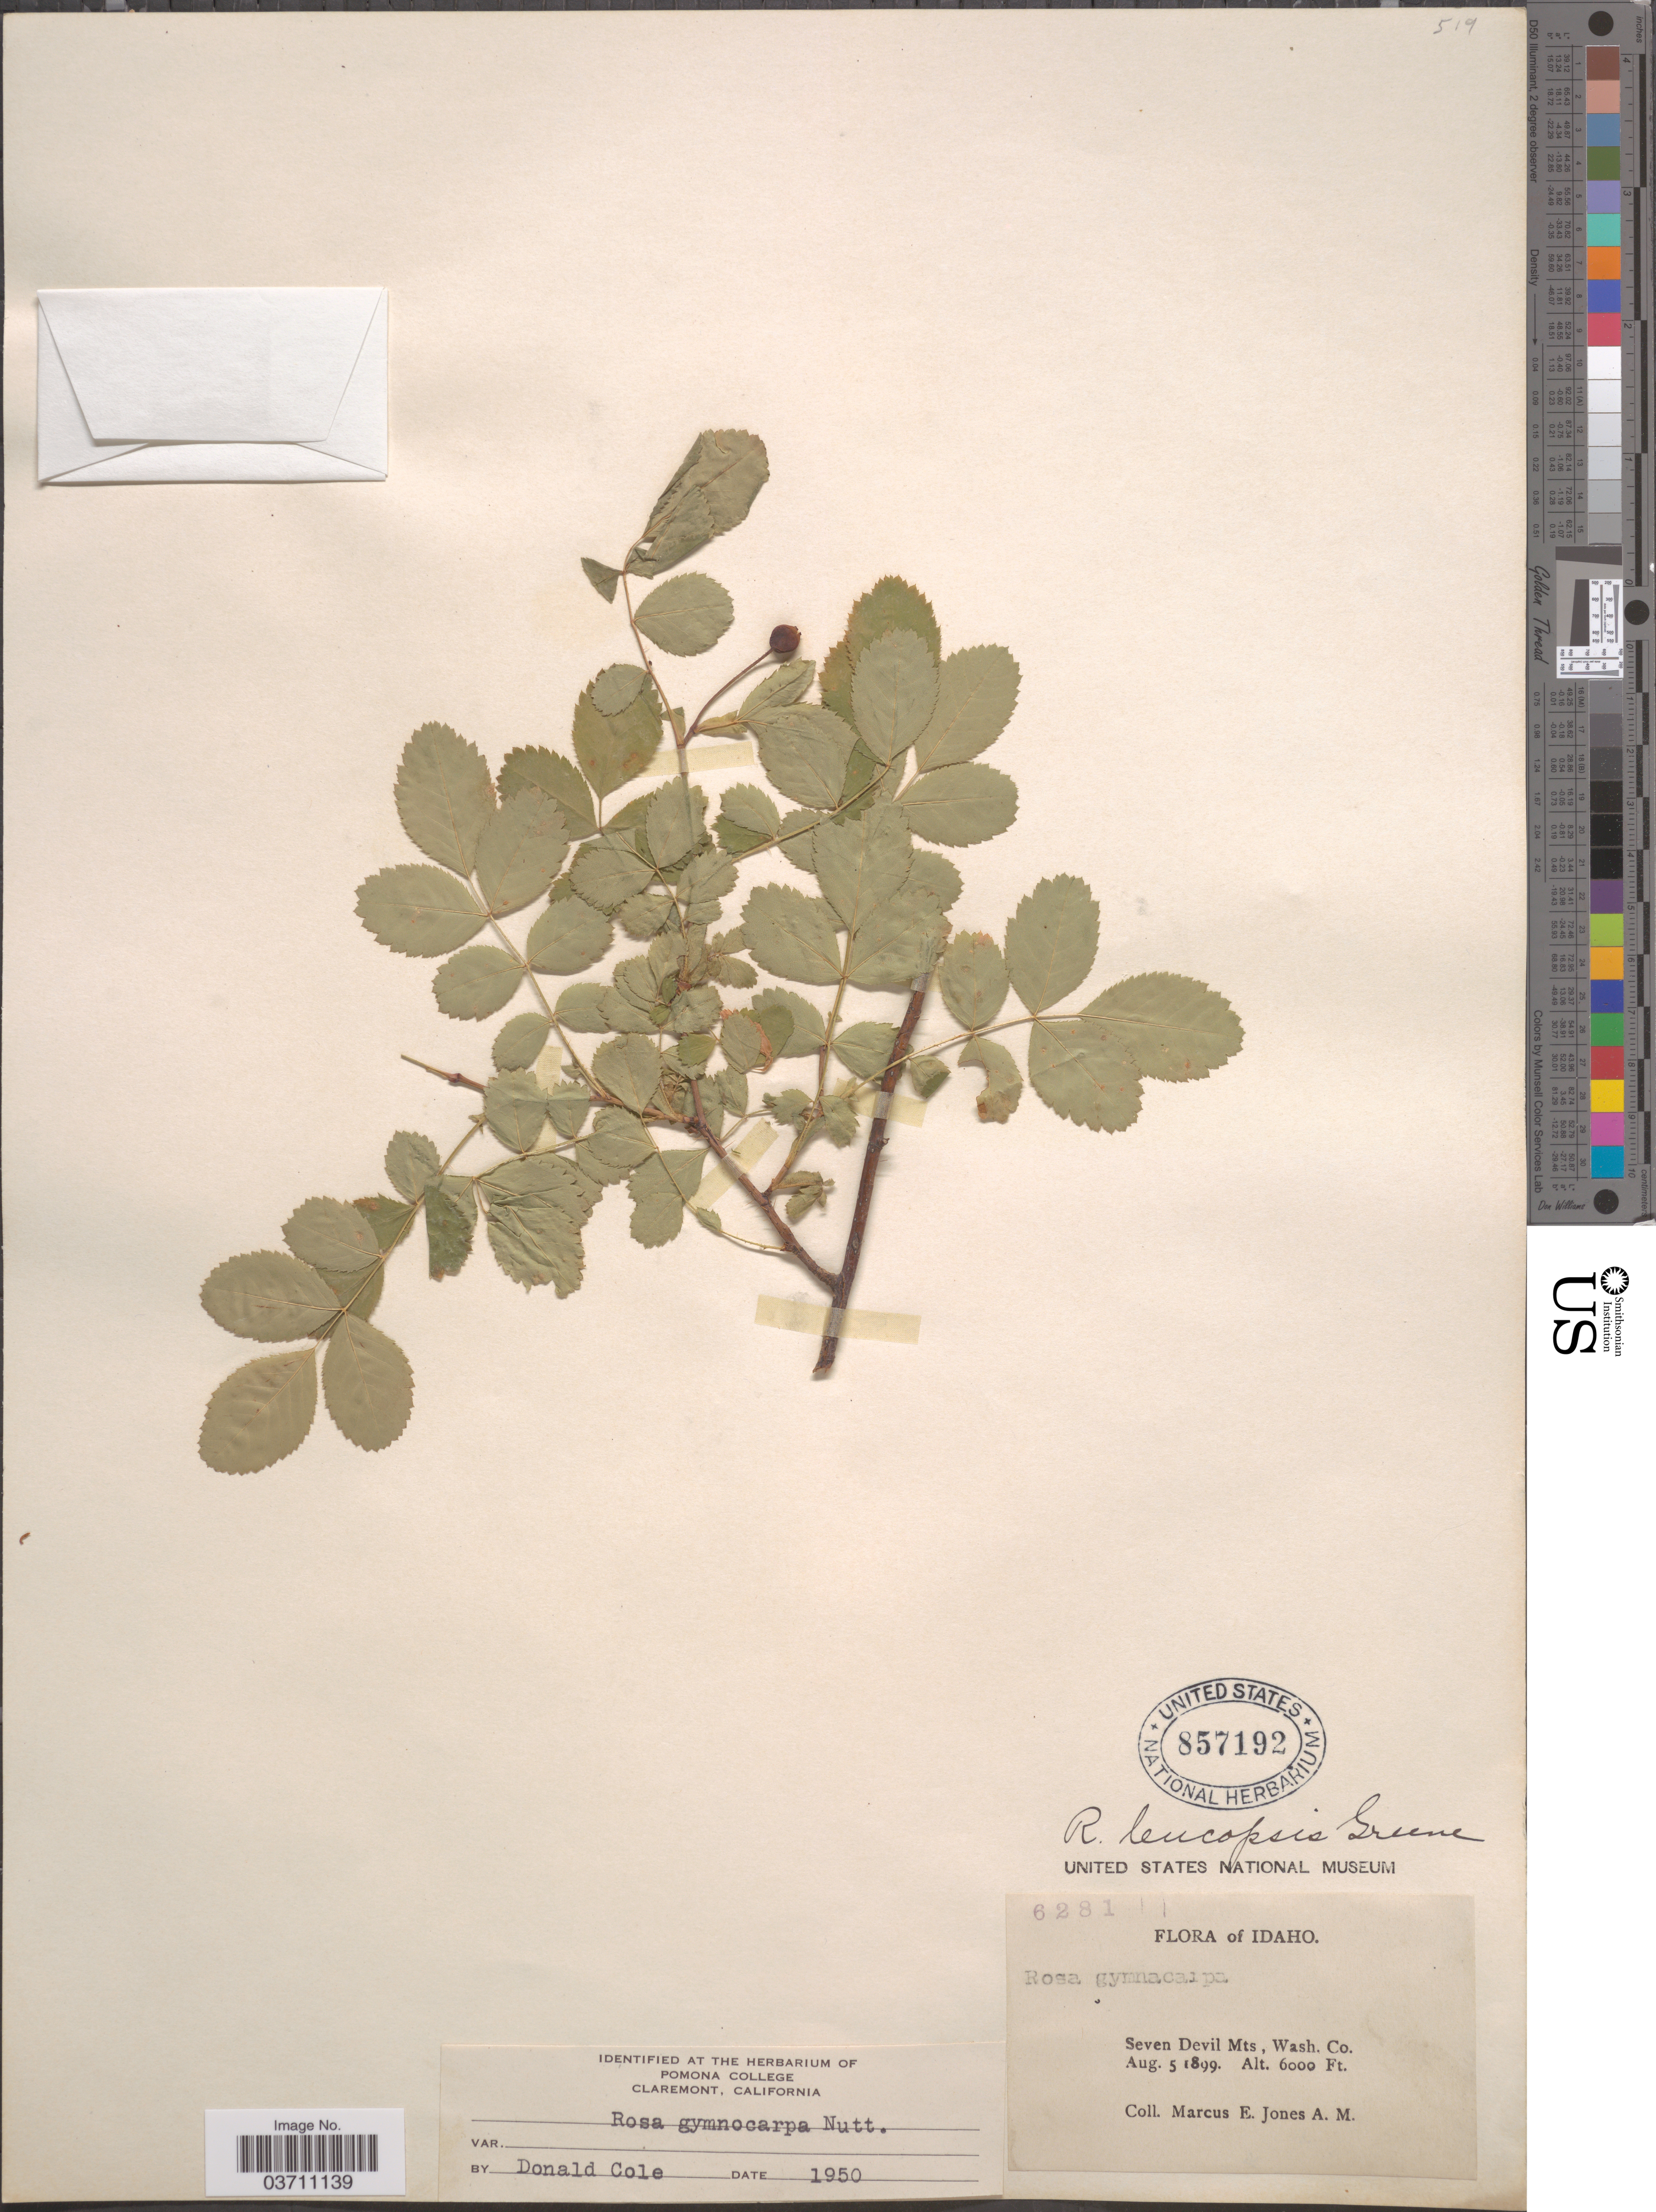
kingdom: Plantae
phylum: Tracheophyta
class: Magnoliopsida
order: Rosales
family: Rosaceae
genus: Rosa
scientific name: Rosa gymnocarpa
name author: Nutt.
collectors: M. E. Jones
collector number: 6281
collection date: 1899-08-05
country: United States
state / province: Idaho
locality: Seven Devil Mts, Wash. Co.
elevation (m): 1829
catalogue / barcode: US 857192